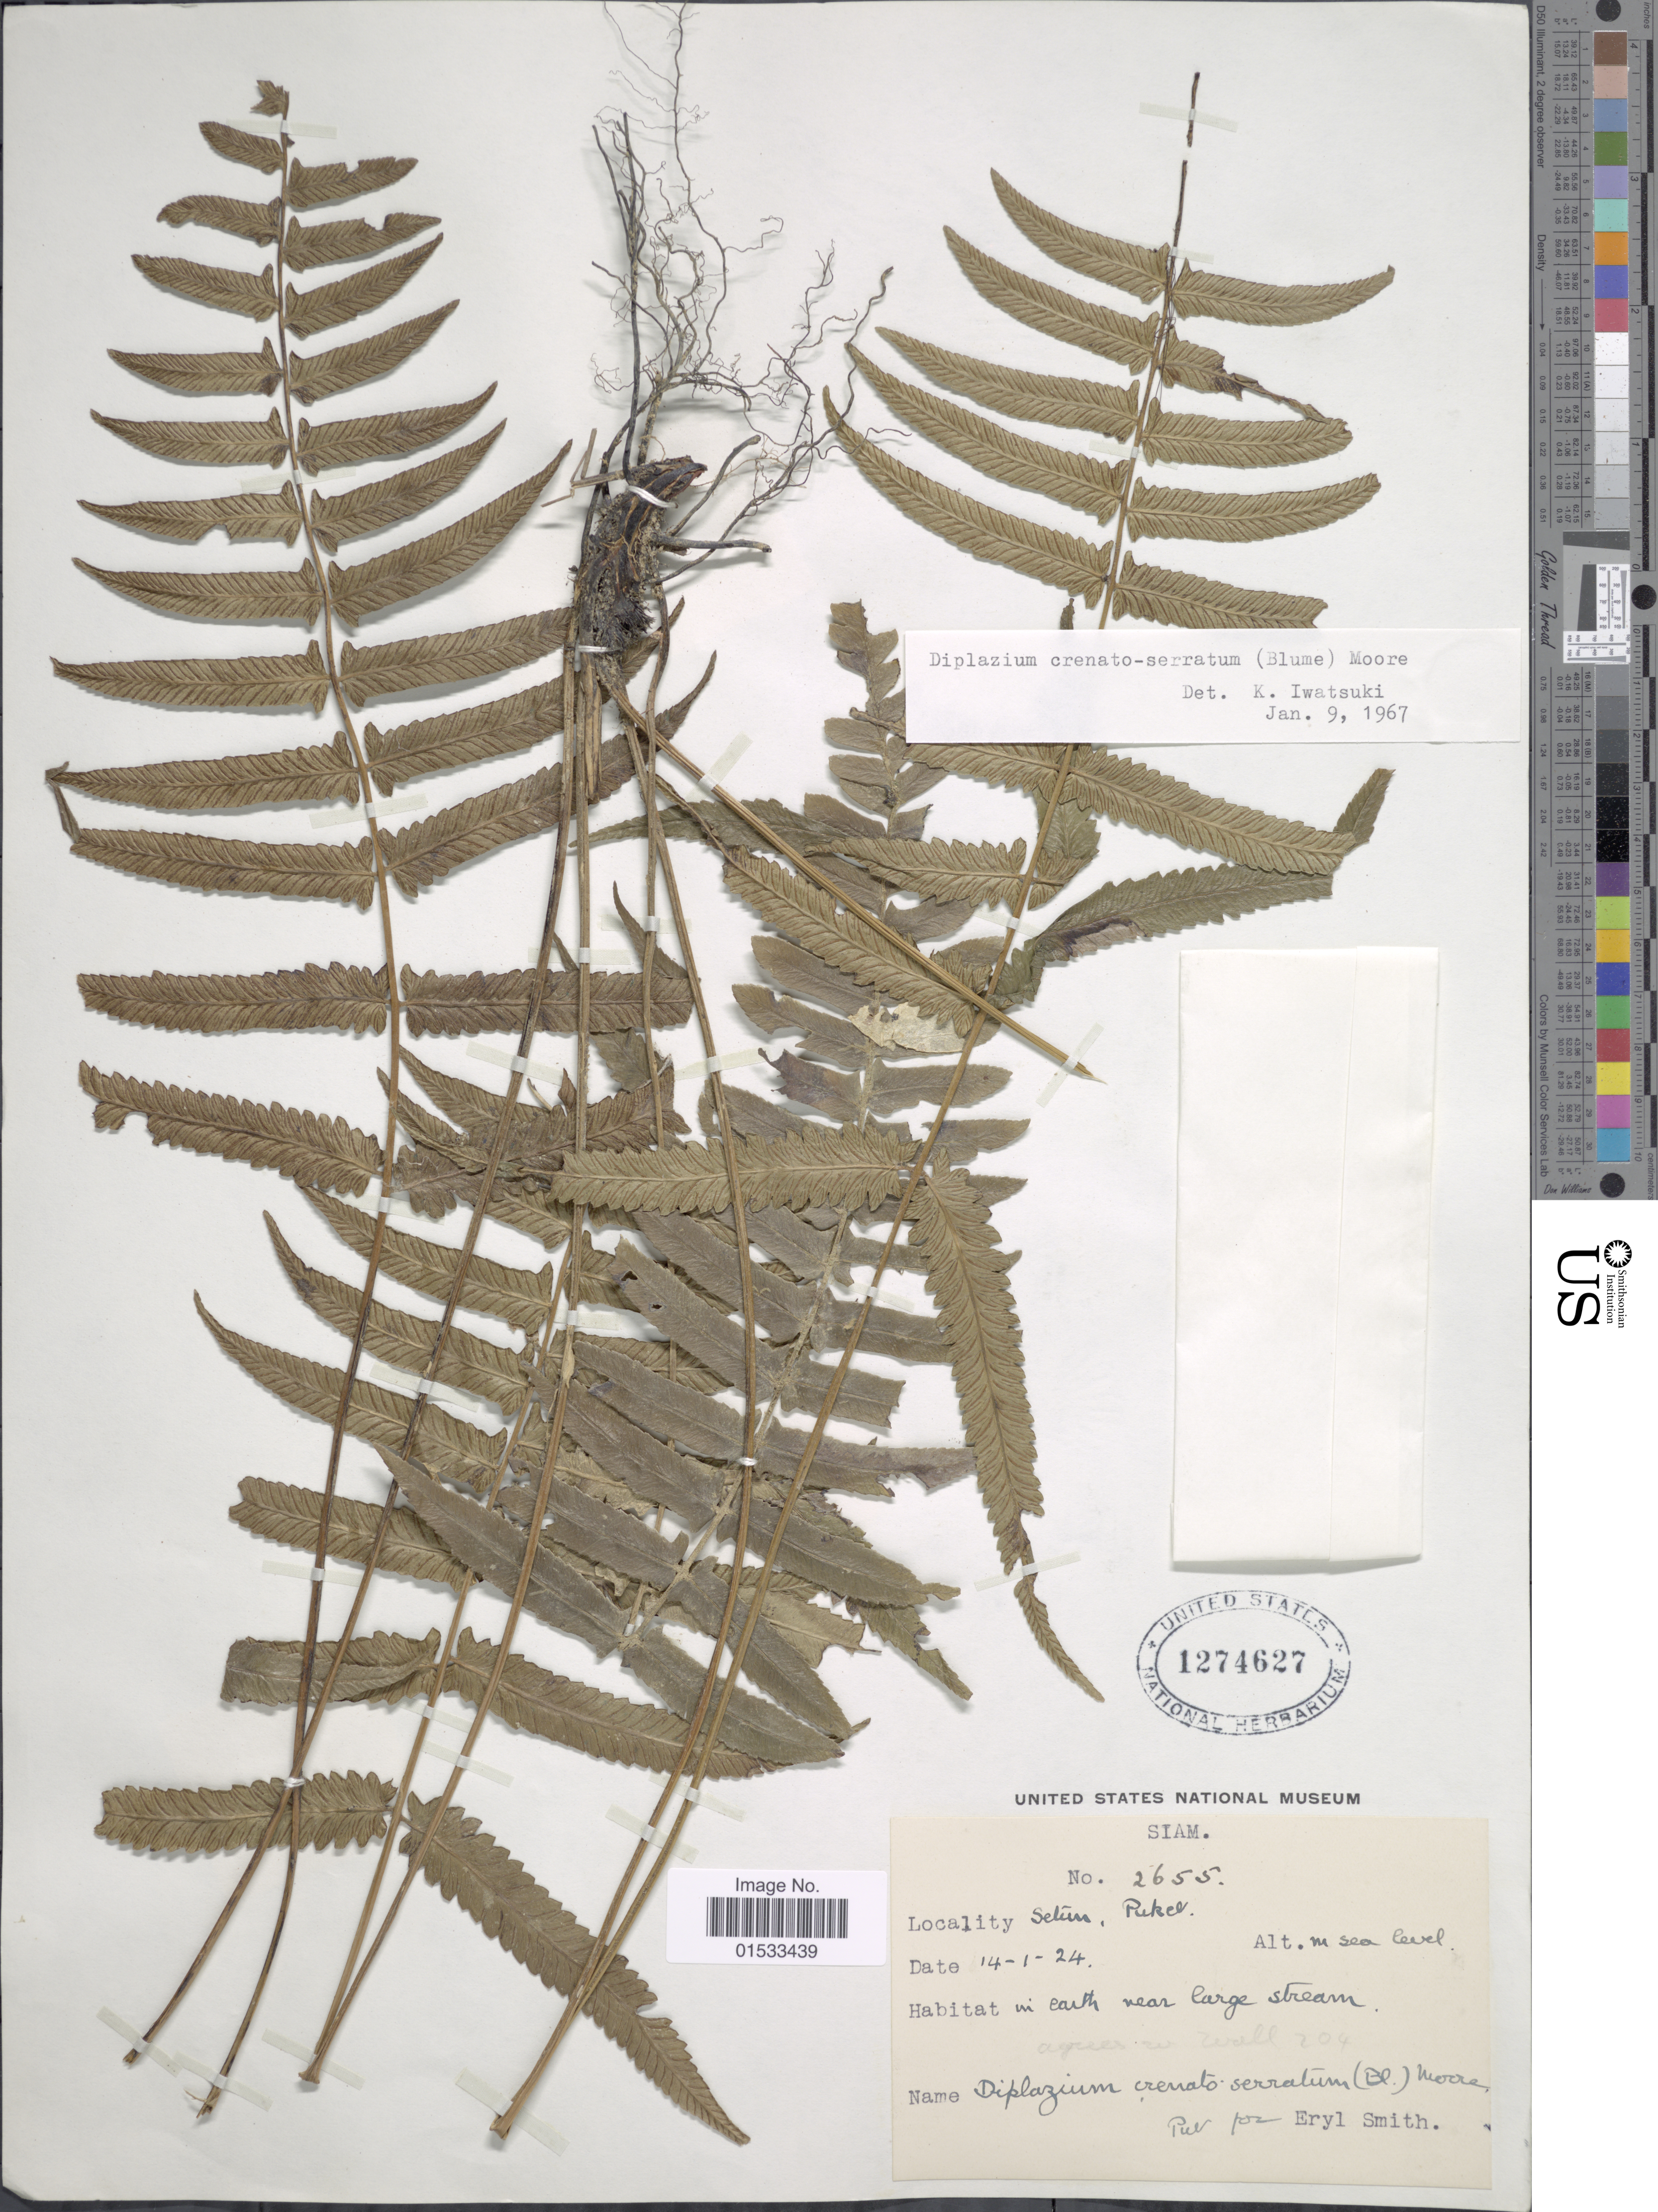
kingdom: Plantae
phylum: Tracheophyta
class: Polypodiopsida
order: Polypodiales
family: Athyriaceae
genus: Diplazium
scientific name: Diplazium crenatoserratum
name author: (Blume) T. Moore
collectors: C. E. Smith Jr.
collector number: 2655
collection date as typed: Transcribed d/m/y: 14/1/24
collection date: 1924-01-14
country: Thailand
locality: Siam, Selüm, Phuket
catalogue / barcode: US 1274627